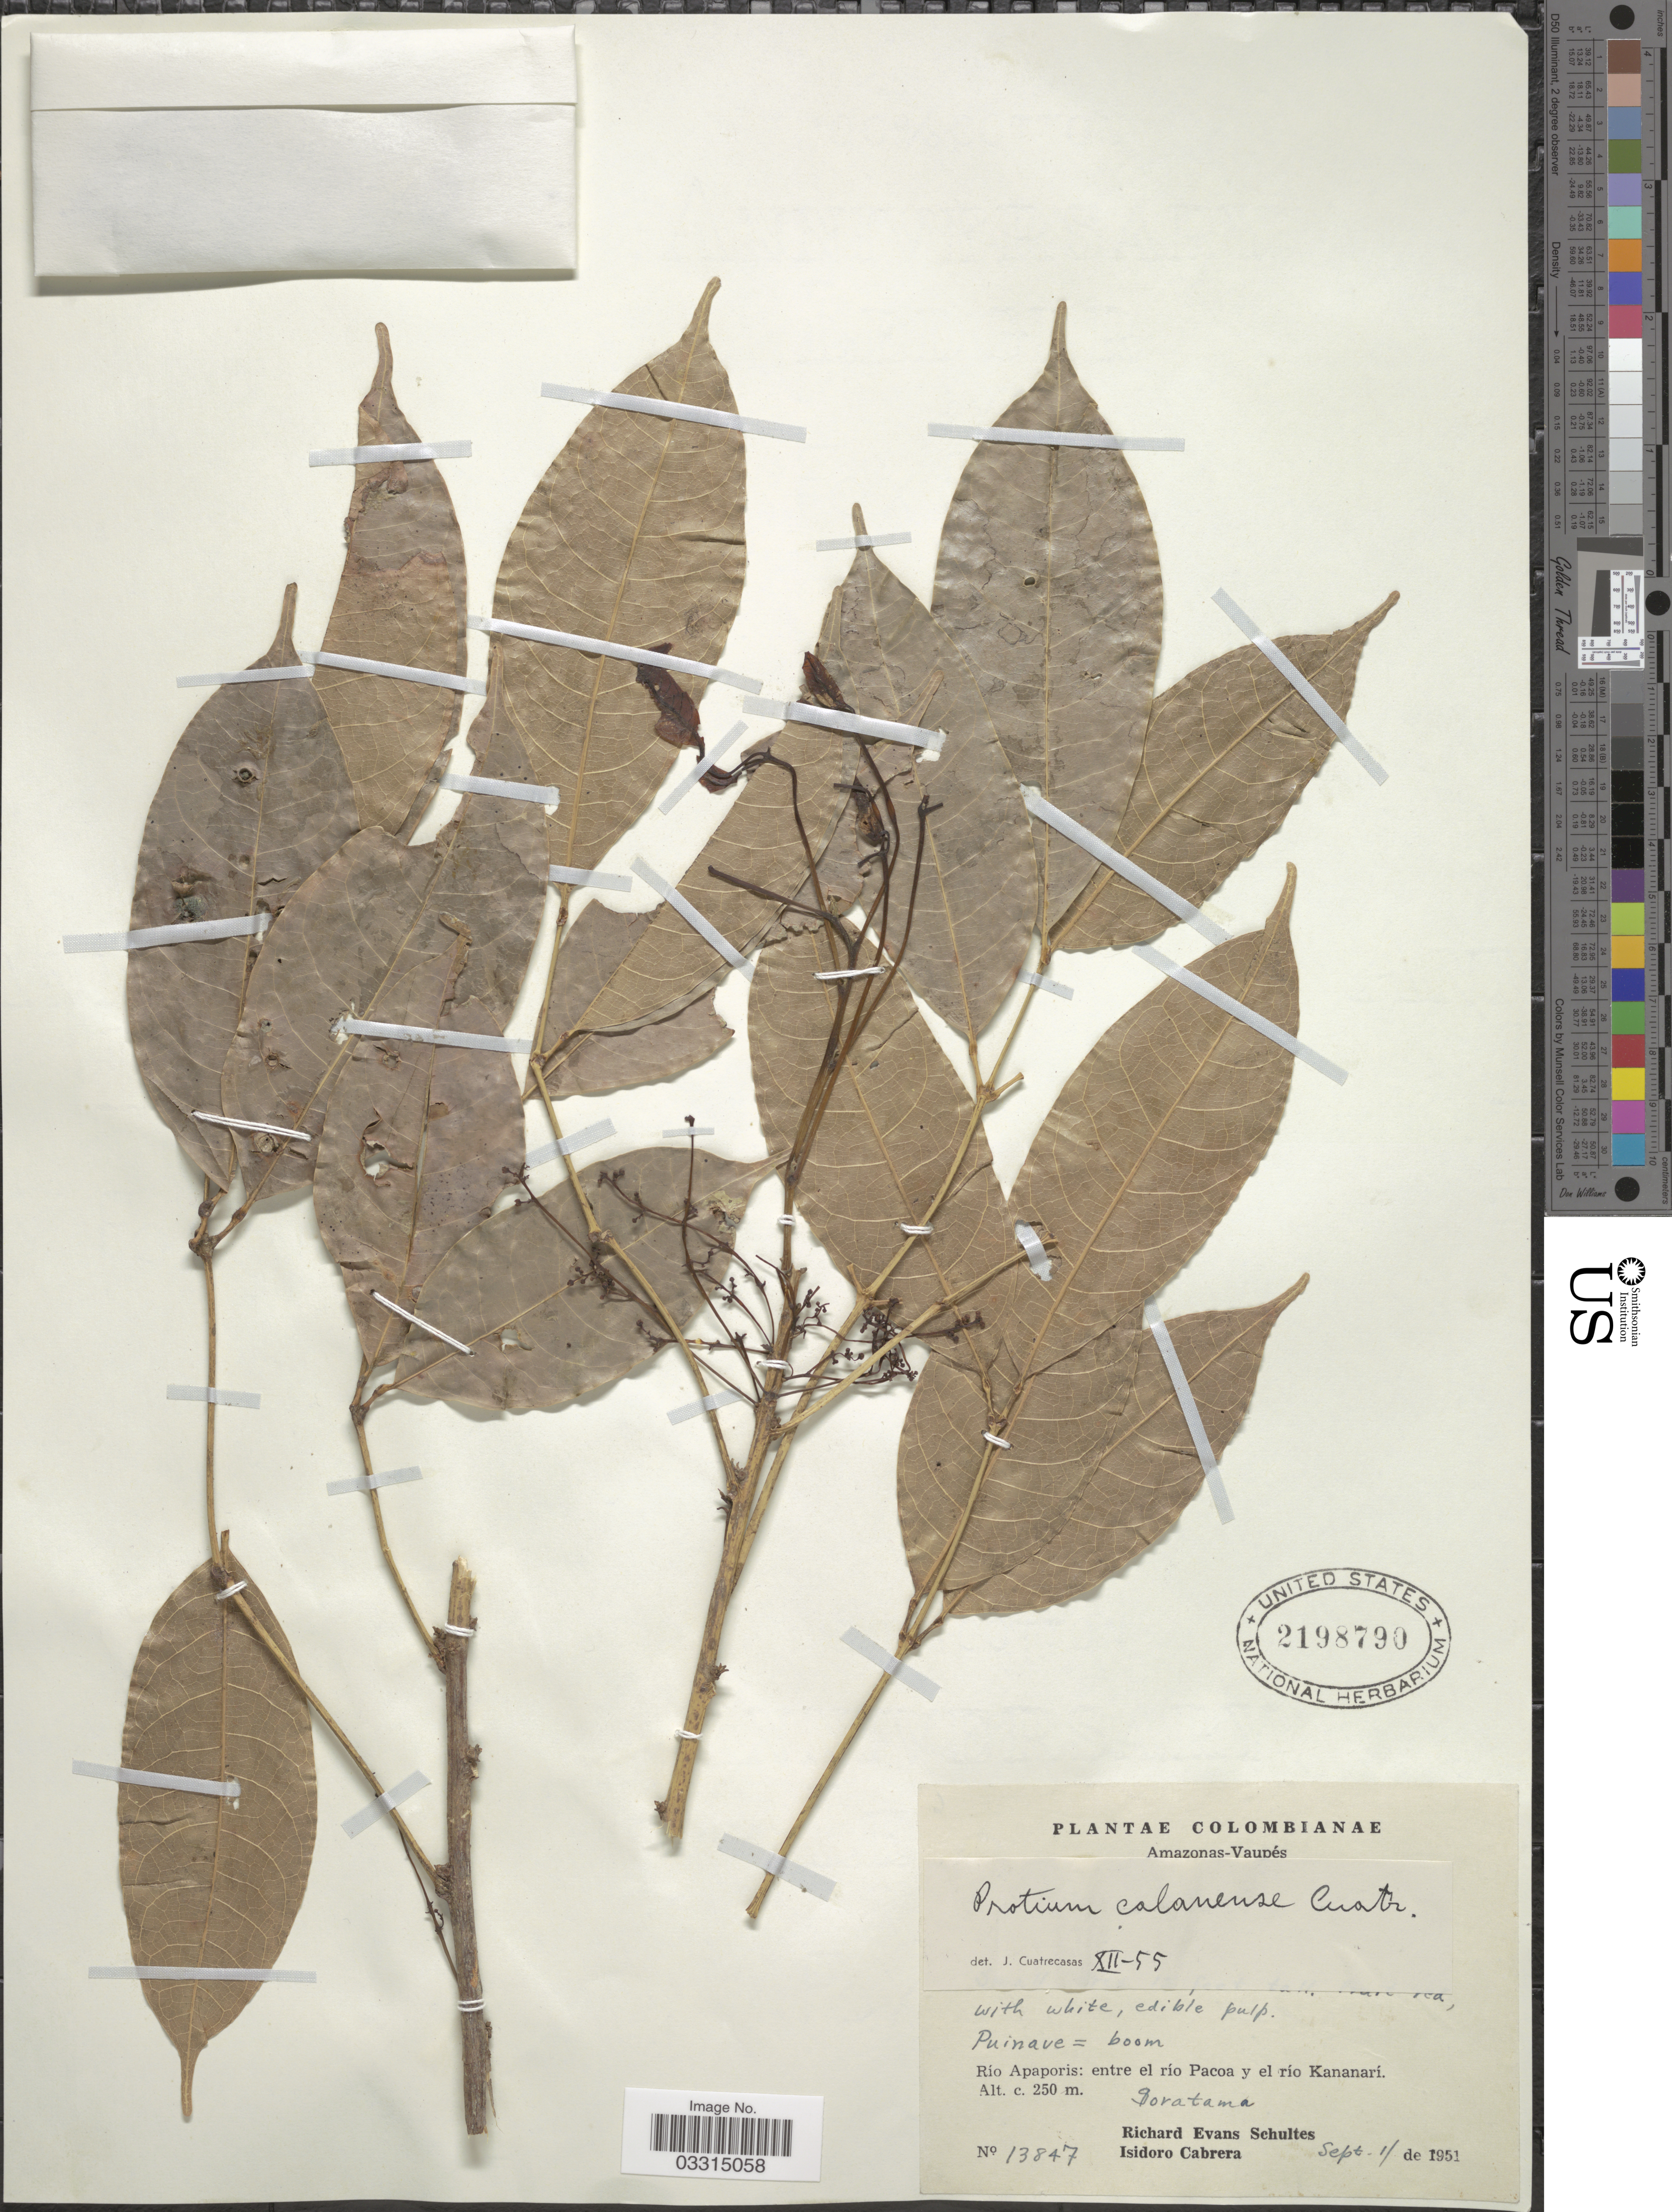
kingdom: Plantae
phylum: Tracheophyta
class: Magnoliopsida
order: Sapindales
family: Burseraceae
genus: Protium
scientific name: Protium calanense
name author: Cuatrec.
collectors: R. E. Schultes & I. Cabrera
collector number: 13847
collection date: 1951-09-01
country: Colombia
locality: Amazonas-Vaupés. Río Apaporis: entre el río Pacoa y el río Kananari. Soratama.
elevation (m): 250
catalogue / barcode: US 2198790